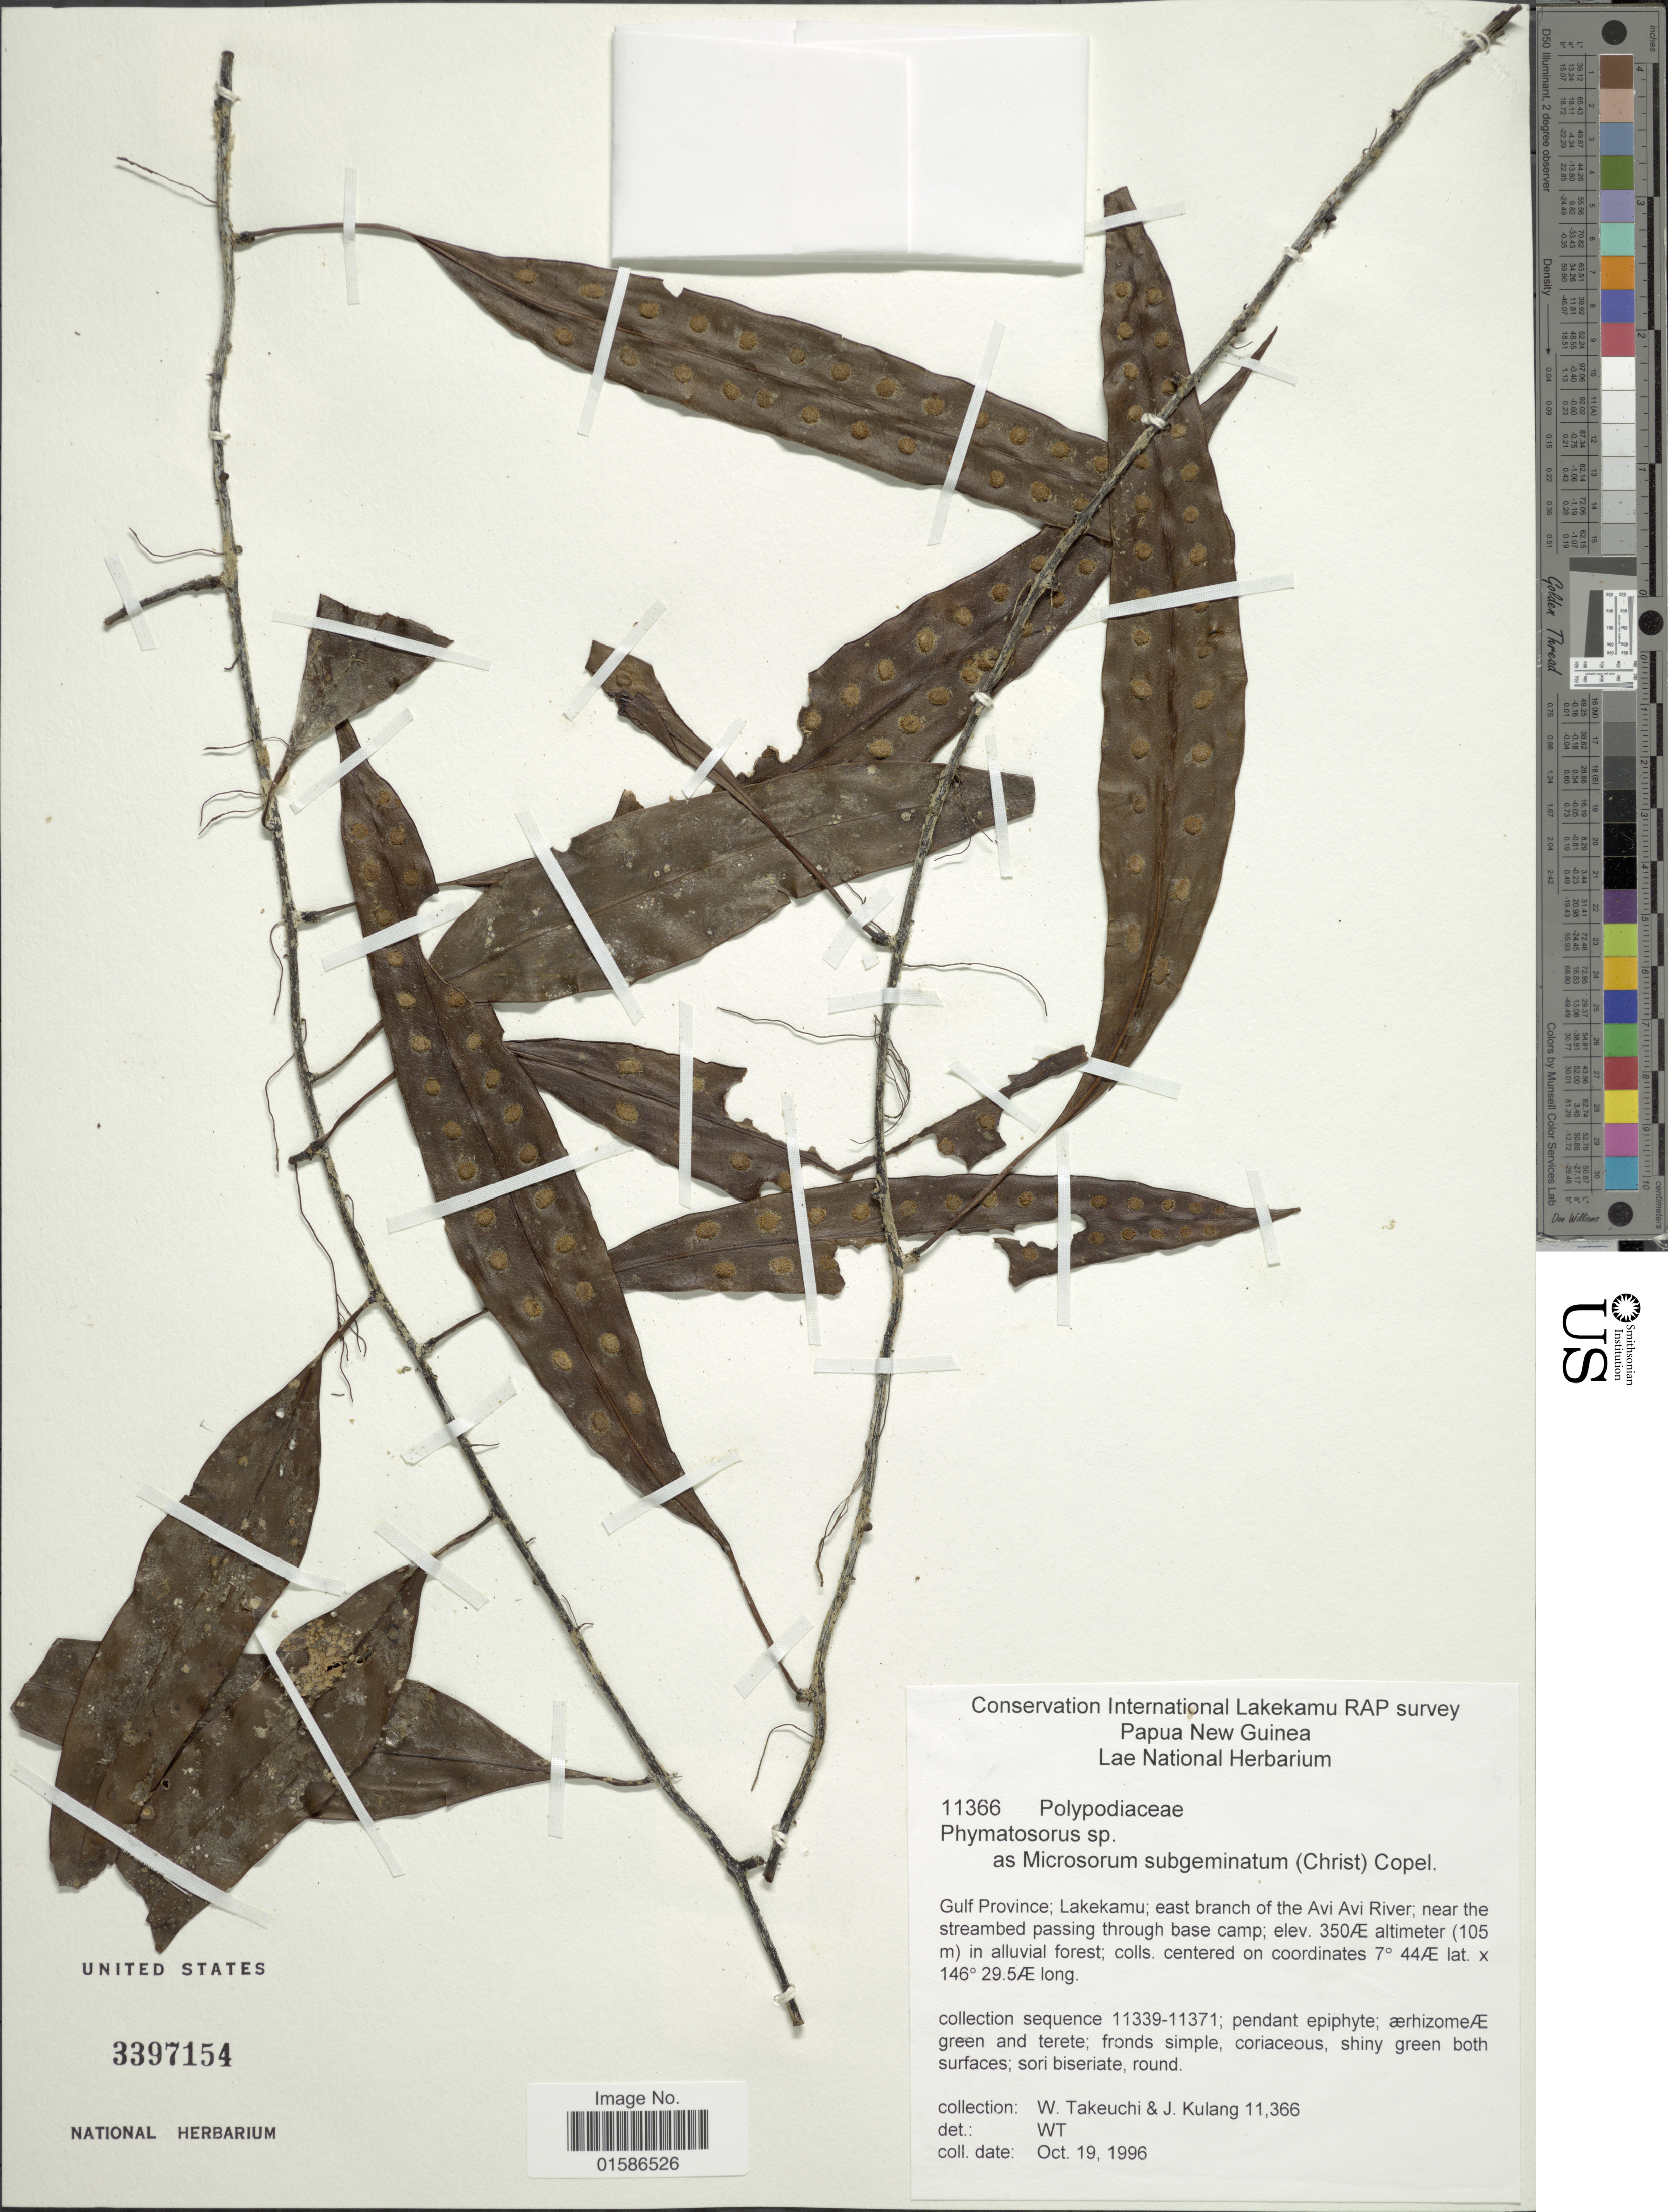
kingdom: Plantae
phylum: Tracheophyta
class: Polypodiopsida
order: Polypodiales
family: Polypodiaceae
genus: Microsorum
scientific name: Microsorum papuanum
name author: (Baker) Parris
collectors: W. Takeuchi & J. Kulang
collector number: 11366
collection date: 1996-10-19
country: Papua New Guinea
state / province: Gulf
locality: Lakekamu; east branch of the AVi Avi River; near the streambed passing through base camp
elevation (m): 105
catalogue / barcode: US 3397154